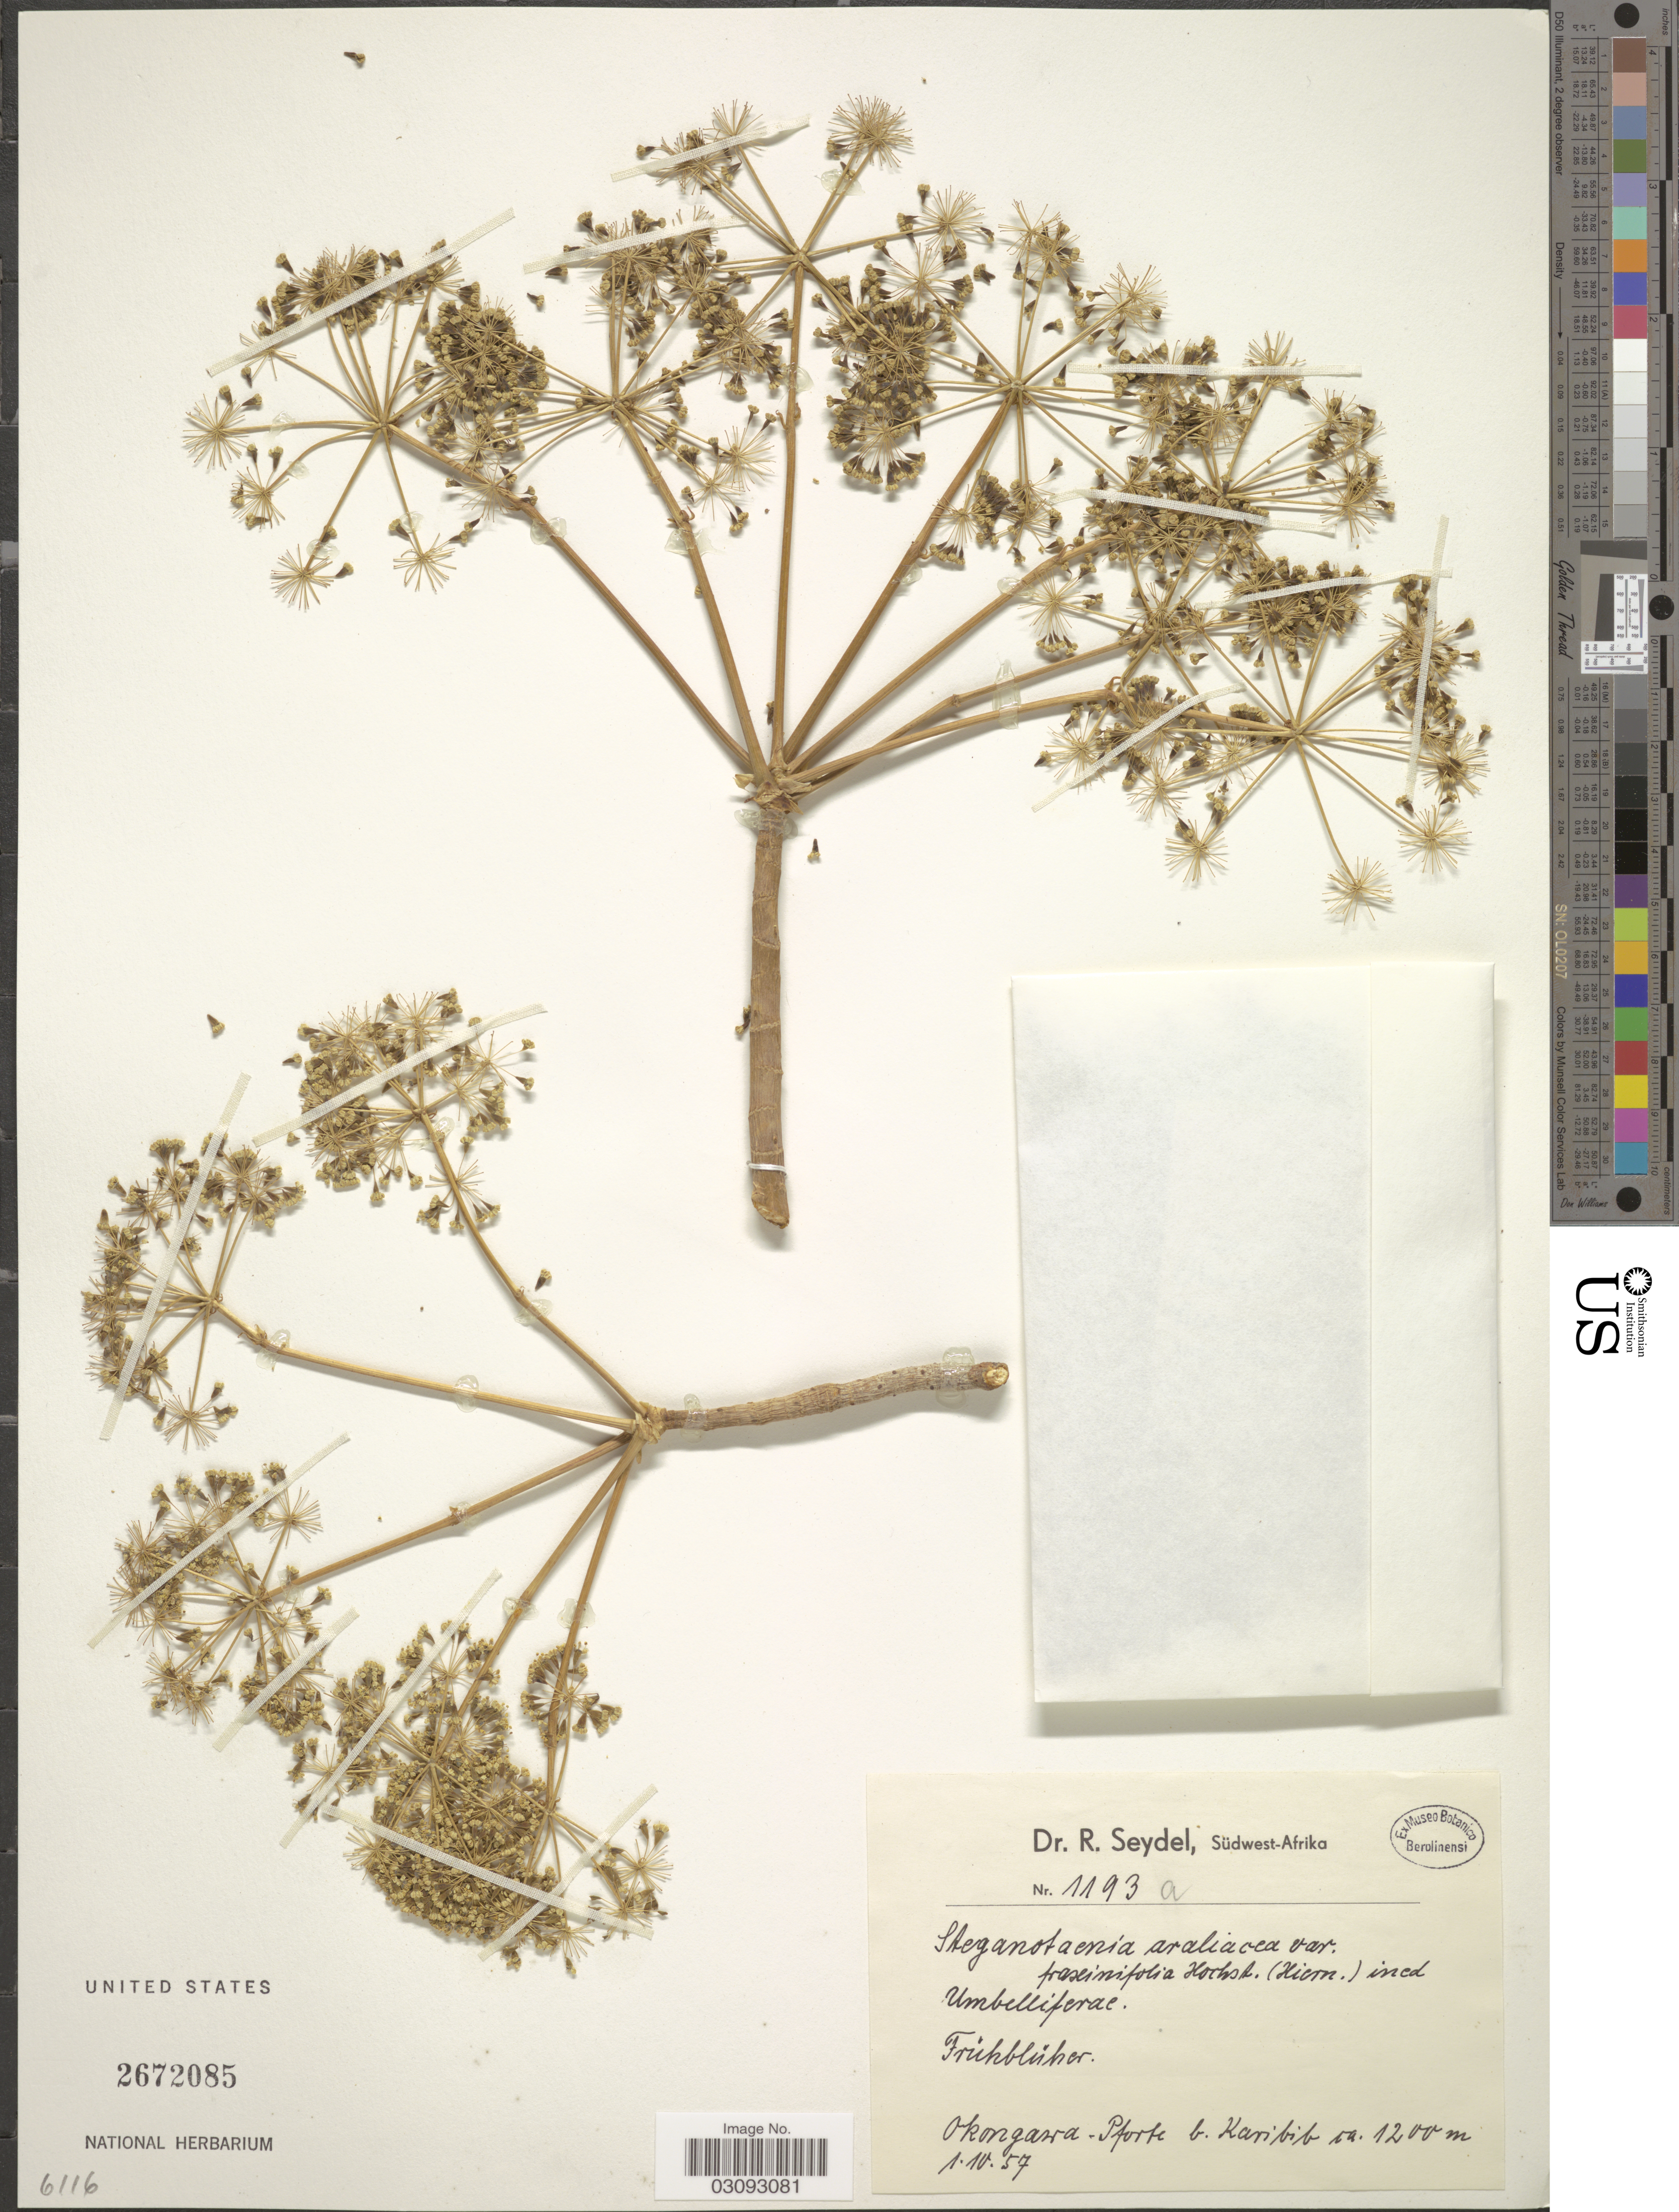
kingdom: Plantae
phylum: Tracheophyta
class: Magnoliopsida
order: Apiales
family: Apiaceae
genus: Peucedanum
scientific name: Peucedanum araliaceum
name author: (Hochst.) Benth. & Hook. f. ex Vatke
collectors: R. Seydel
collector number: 1193a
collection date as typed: Transcribed d/m/y: 1/4/57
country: Namibia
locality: Südwest-Afrika. Okongawa-Pforte b.[Southwest Africa. Okongawa gate/door by] Karibib.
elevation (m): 1200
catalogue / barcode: US 2672085